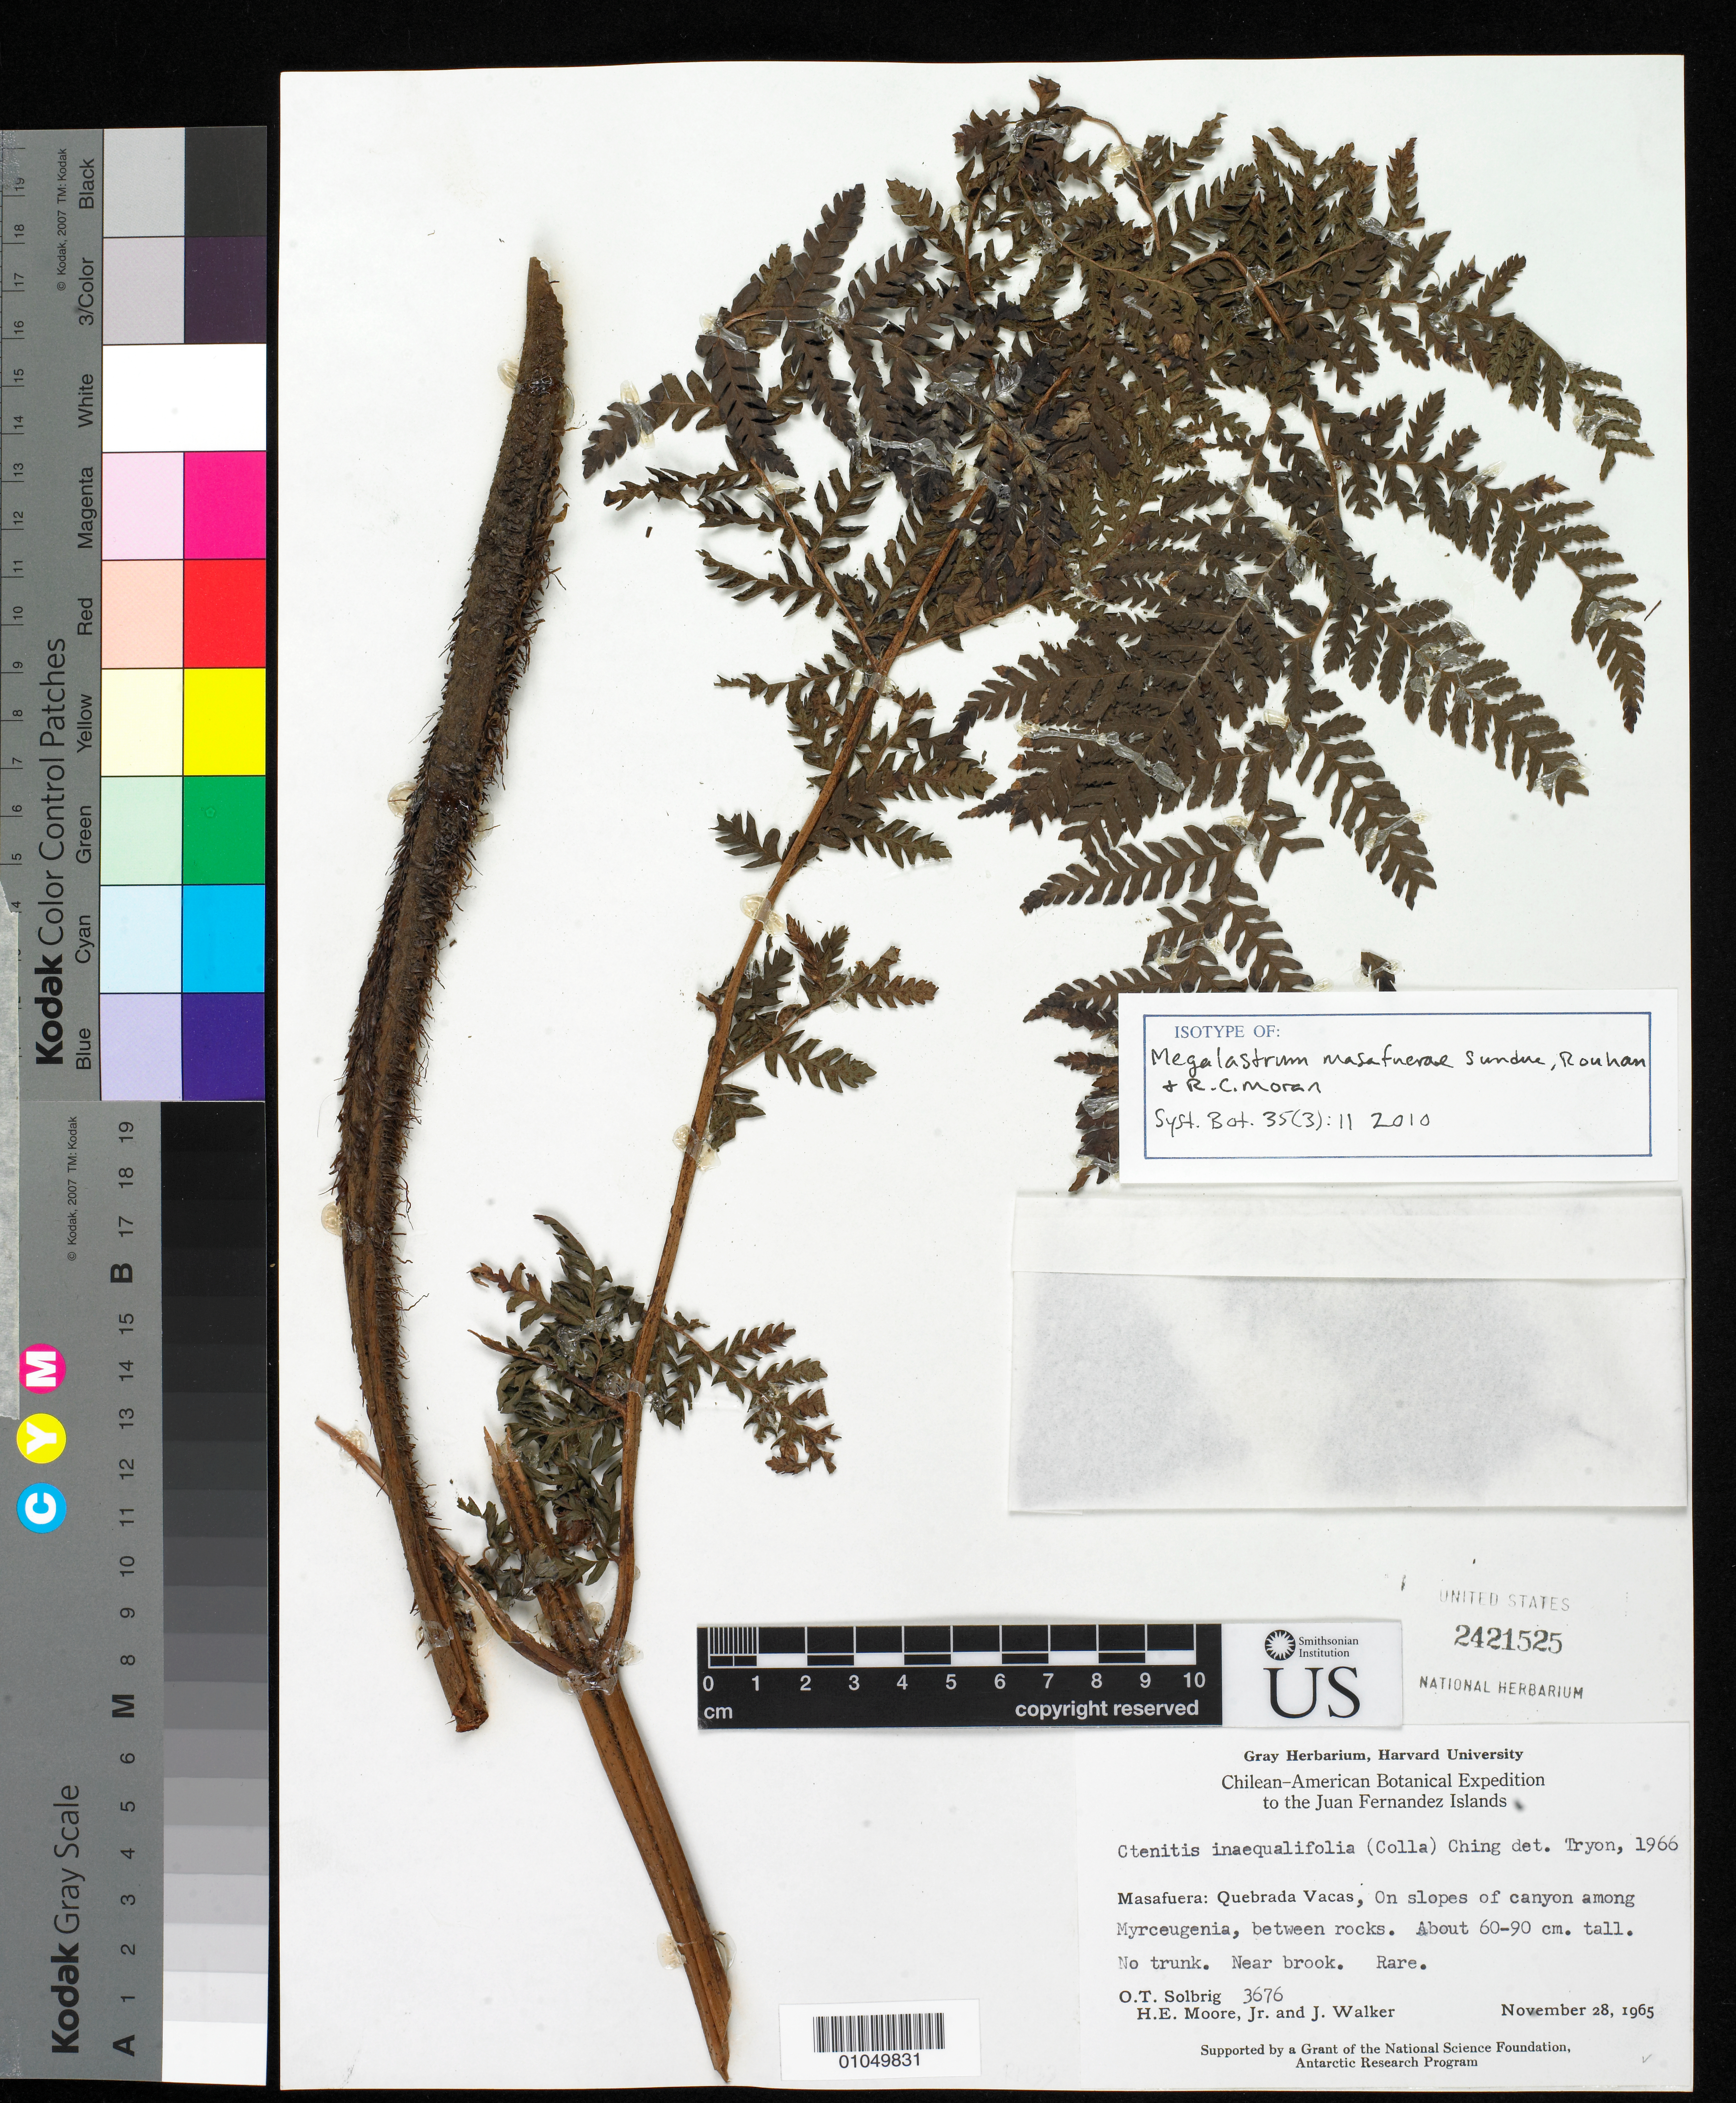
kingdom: Plantae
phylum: Tracheophyta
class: Polypodiopsida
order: Polypodiales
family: Dryopteridaceae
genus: Megalastrum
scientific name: Megalastrum masafuerae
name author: Sundue et al.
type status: Isotype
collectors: O. T. Solbrig, H. Moore & J. Walker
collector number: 3676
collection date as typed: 28 Nov 1965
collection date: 1965-11-28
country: Chile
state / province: Valparaíso (V)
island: Isla Más Afuera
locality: Masafuera: Quebrada Vacas.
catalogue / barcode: US 2421525